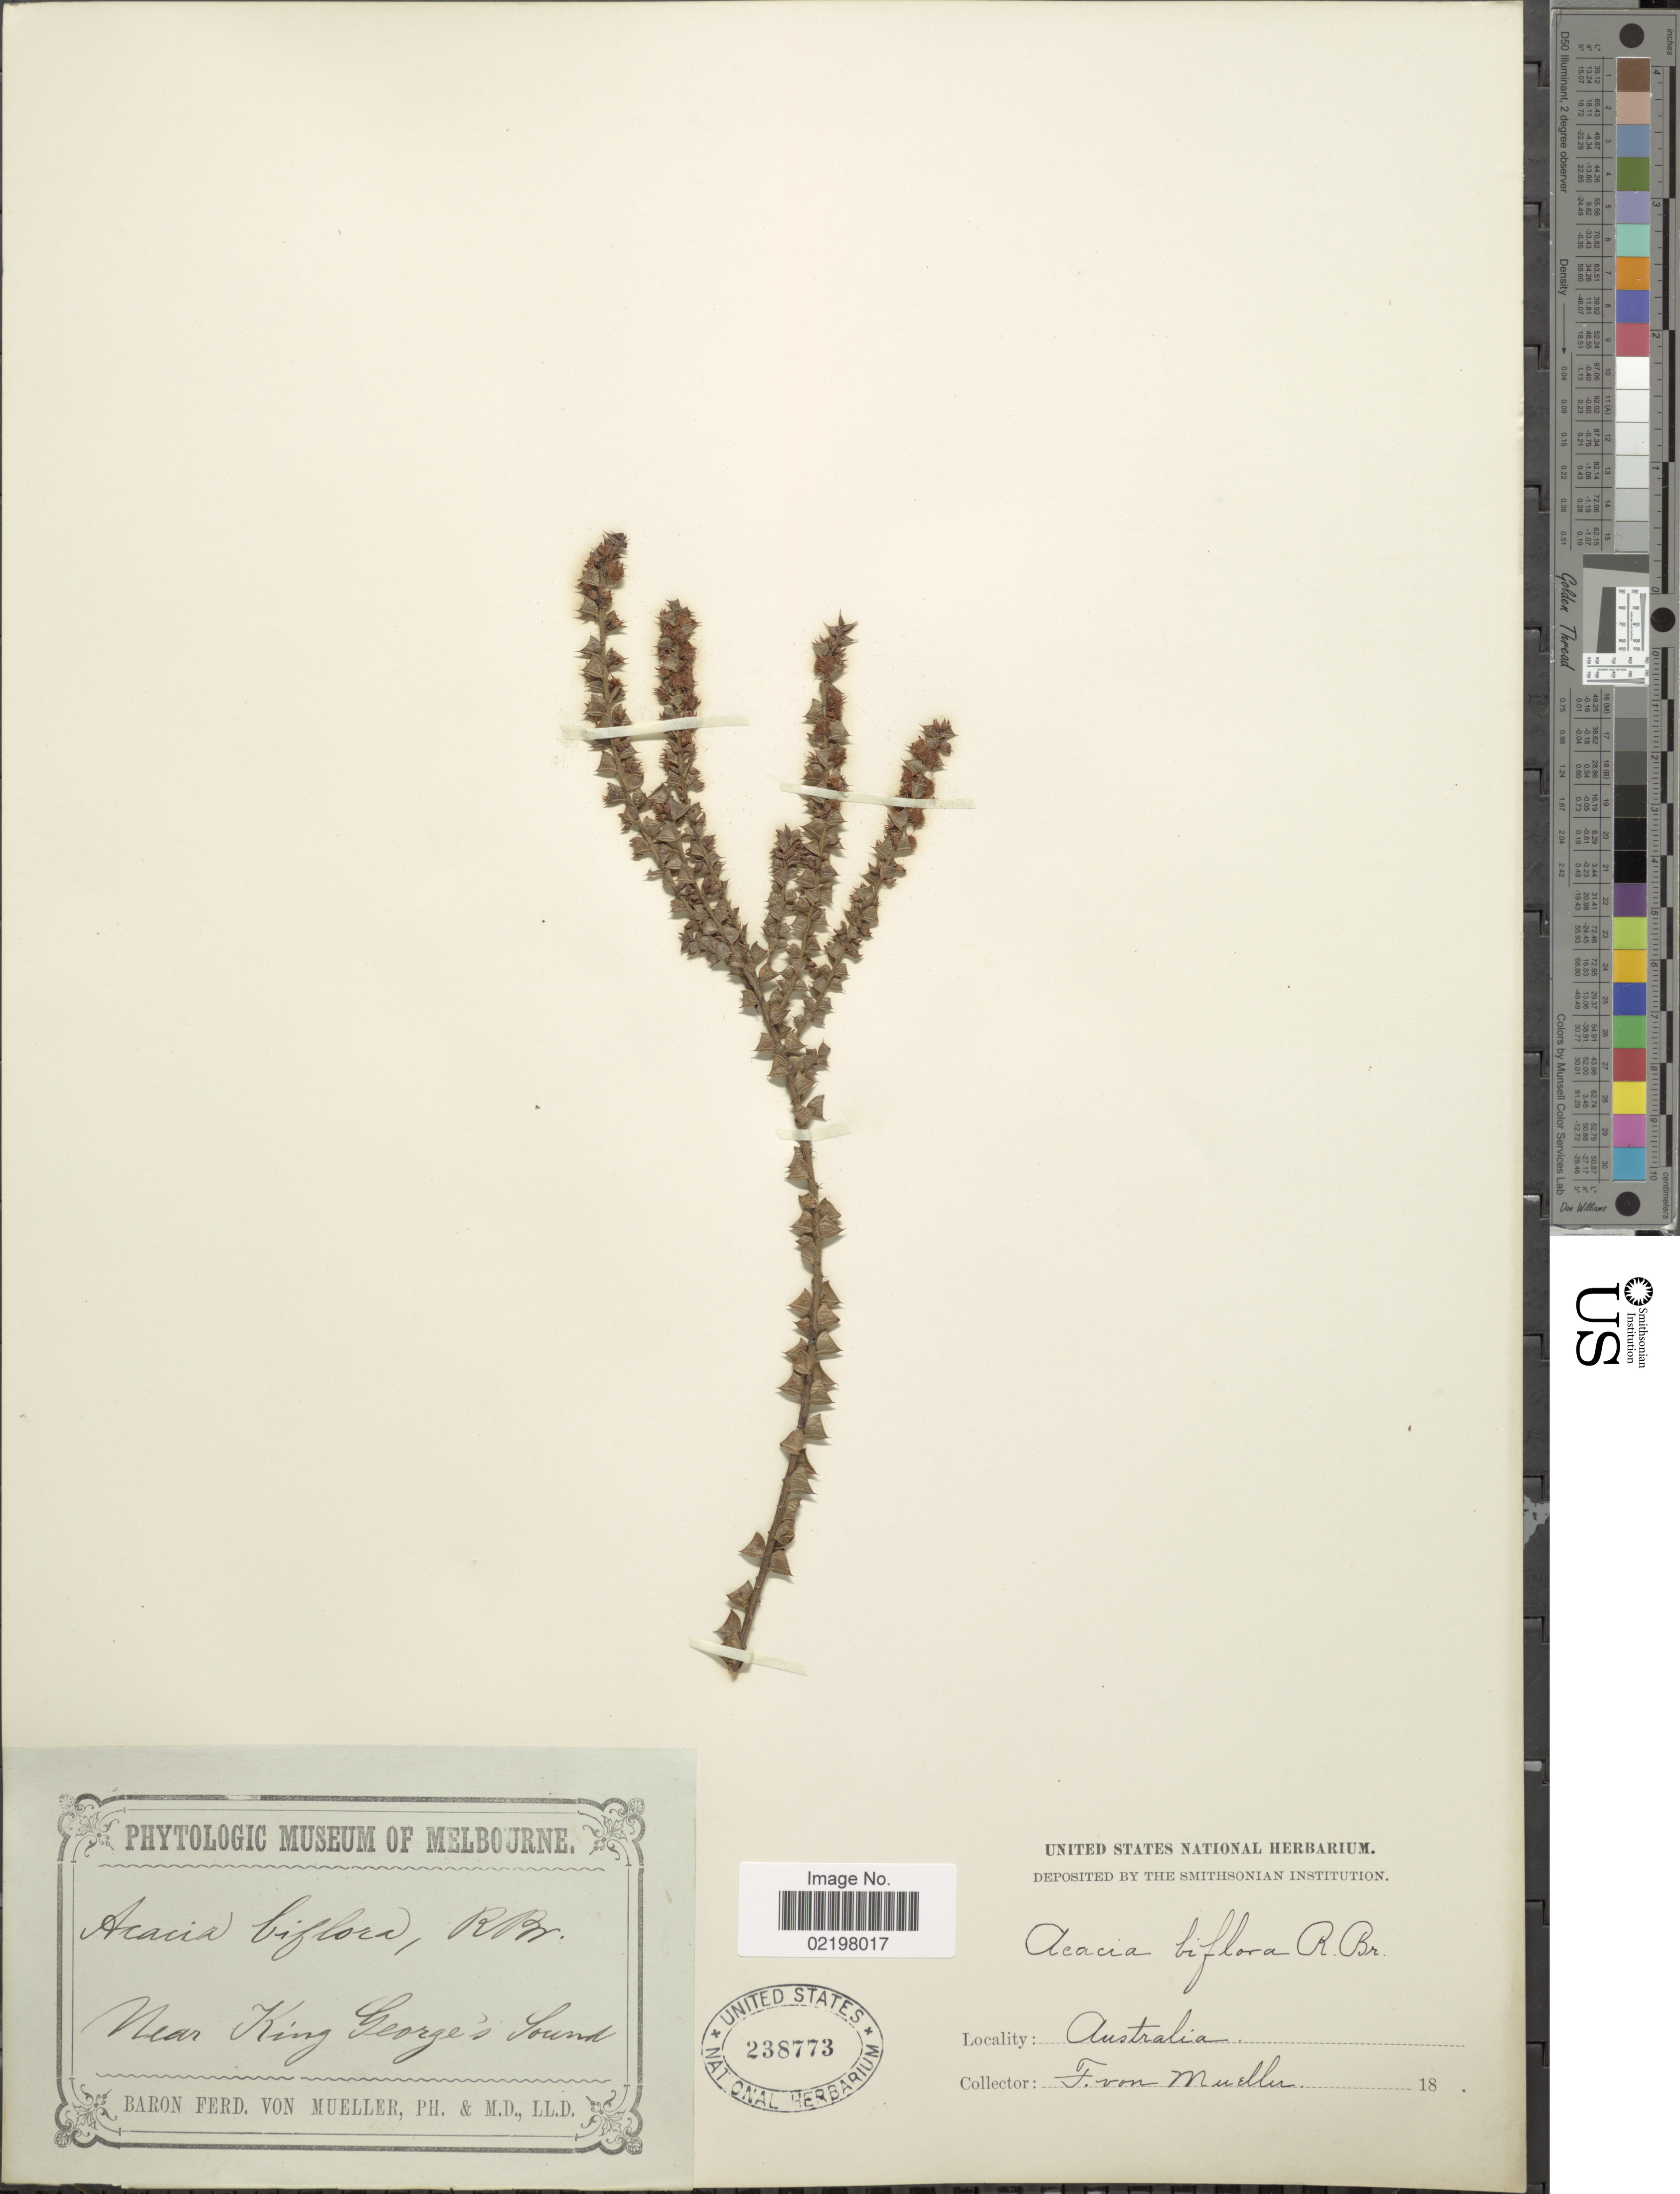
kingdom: Plantae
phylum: Tracheophyta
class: Magnoliopsida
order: Fabales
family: Fabaceae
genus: Acacia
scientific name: Acacia biflora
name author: R. Br.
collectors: F. von Mueller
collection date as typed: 18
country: Australia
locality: Near King George's Sound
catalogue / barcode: US 238773